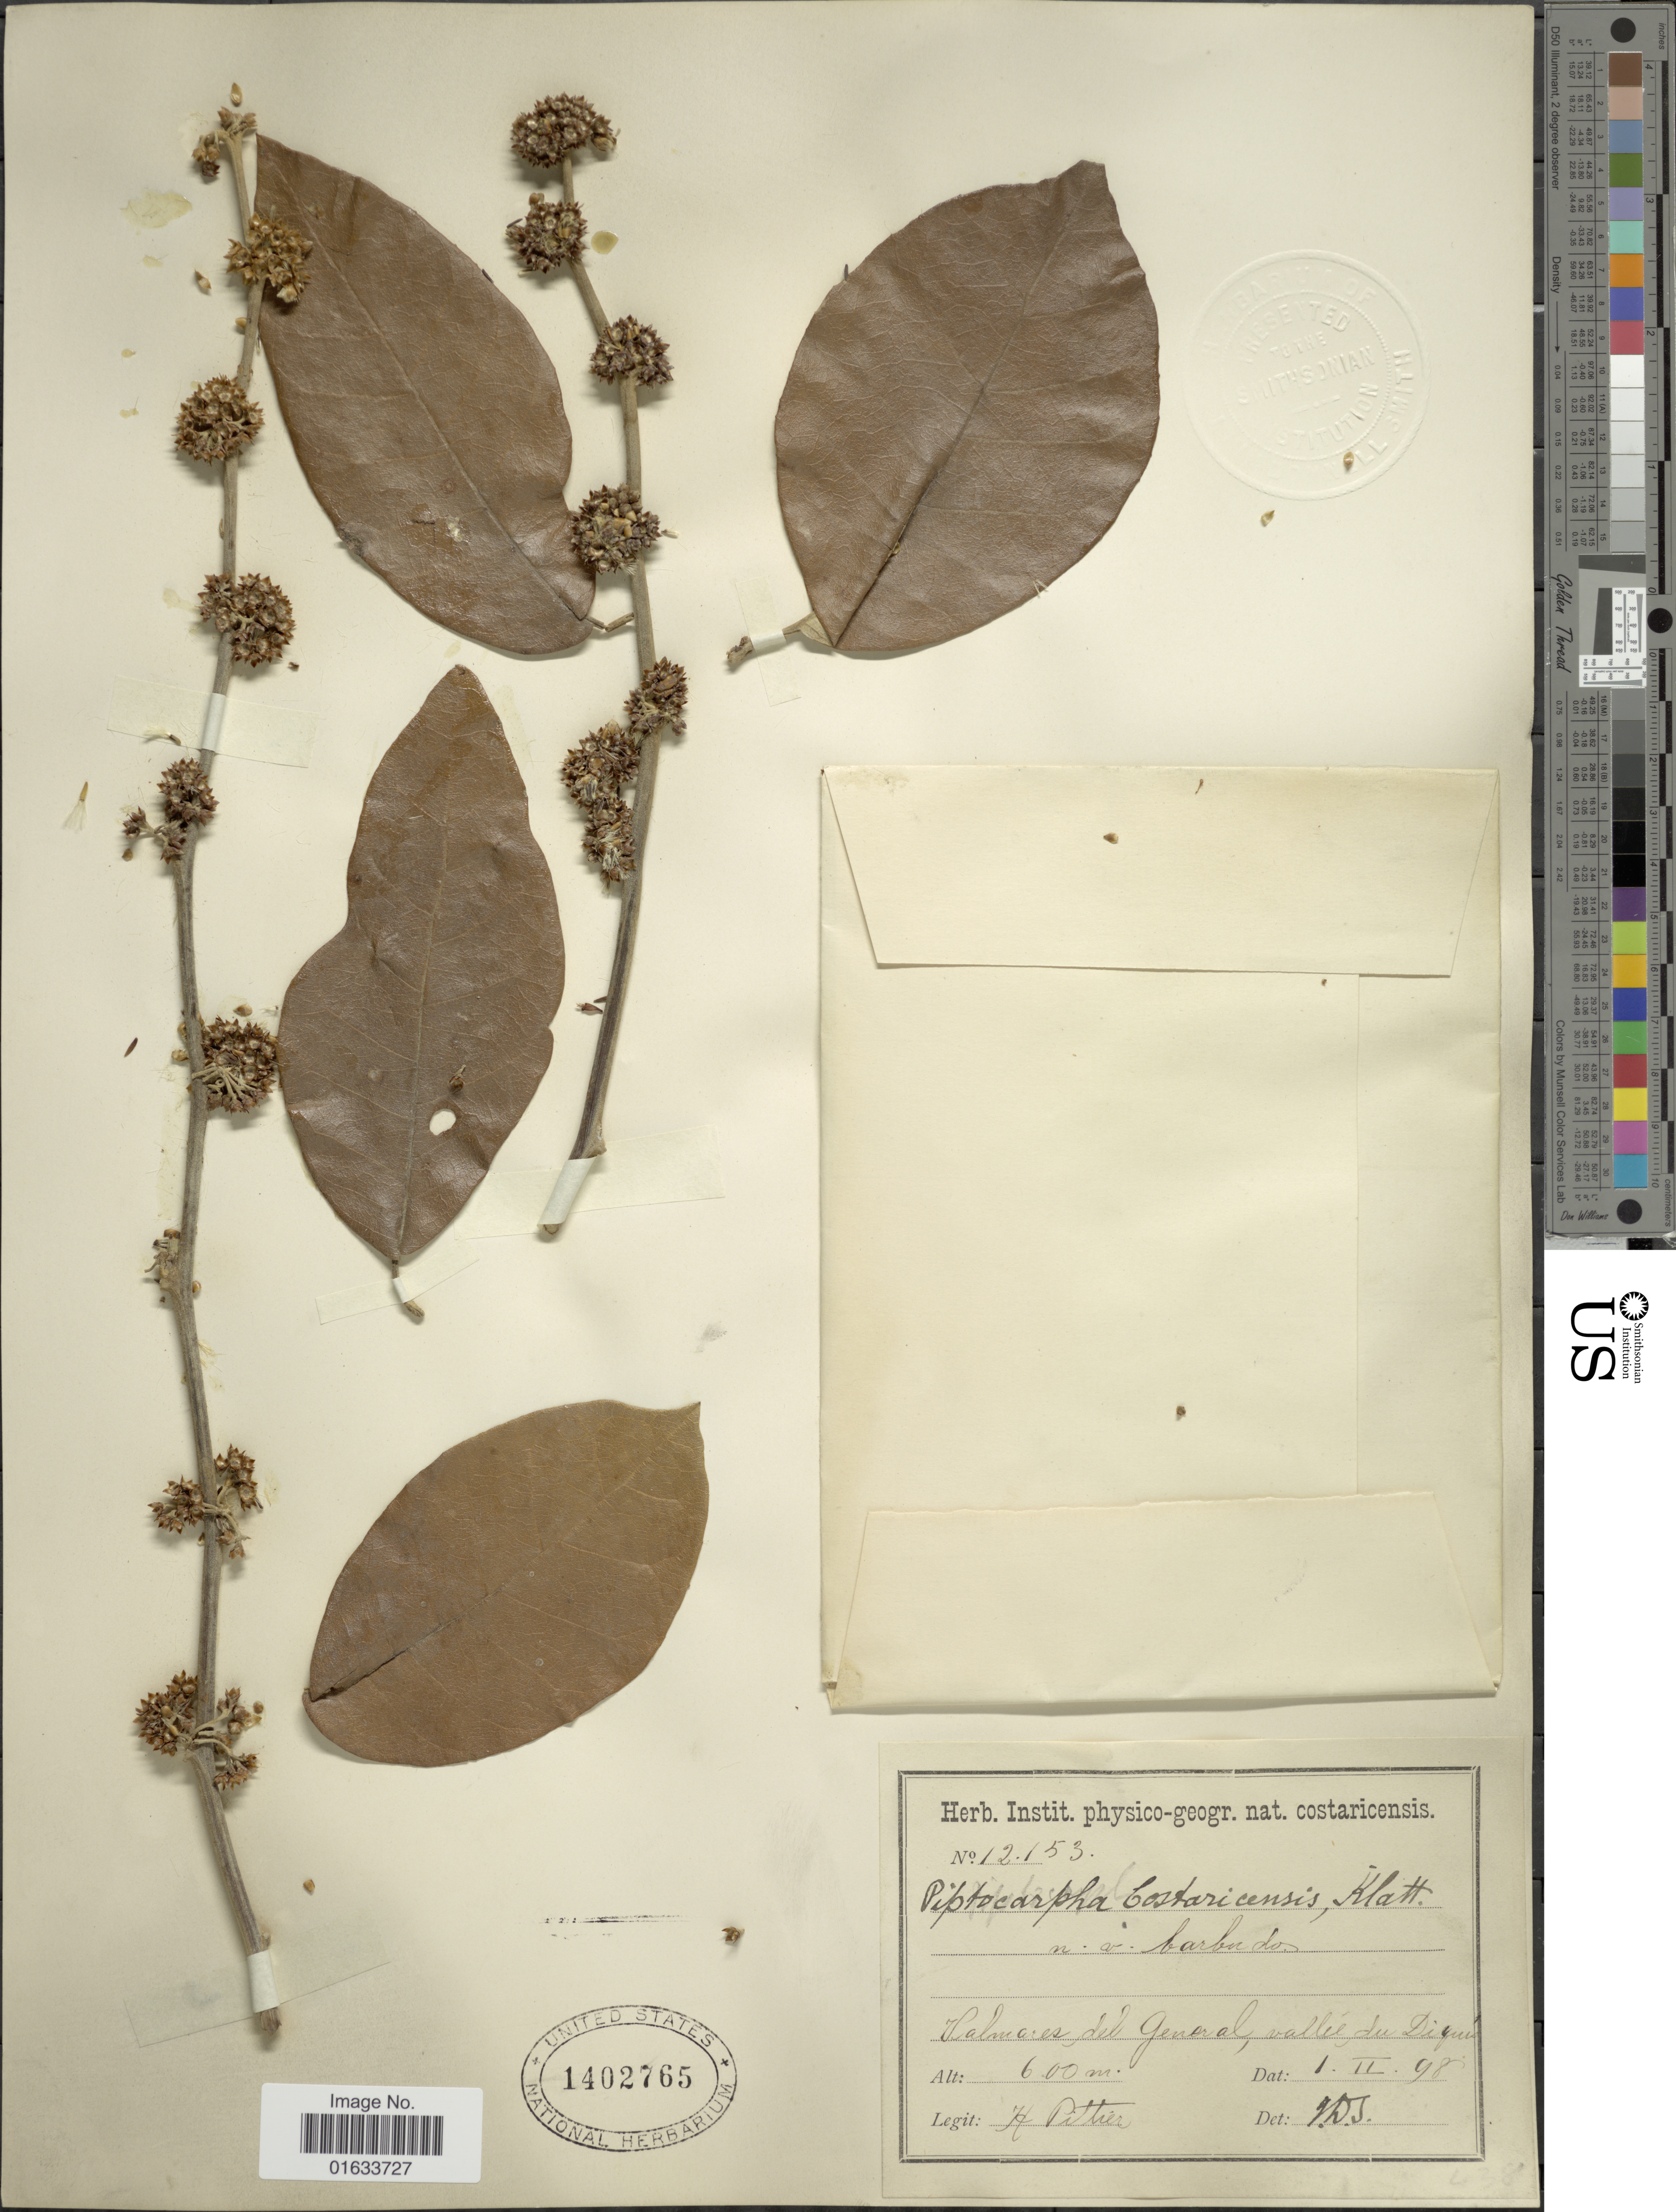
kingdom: Plantae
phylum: Tracheophyta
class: Magnoliopsida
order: Asterales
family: Asteraceae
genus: Piptocarpha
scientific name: Piptocarpha poeppigiana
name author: (DC.) Baker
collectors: J. Donnell Smith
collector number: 12153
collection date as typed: Transcribed d/m/y: 1/2/98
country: Costa Rica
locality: Valmares del General, vallée, du Diquis.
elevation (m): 600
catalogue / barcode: US 1402765